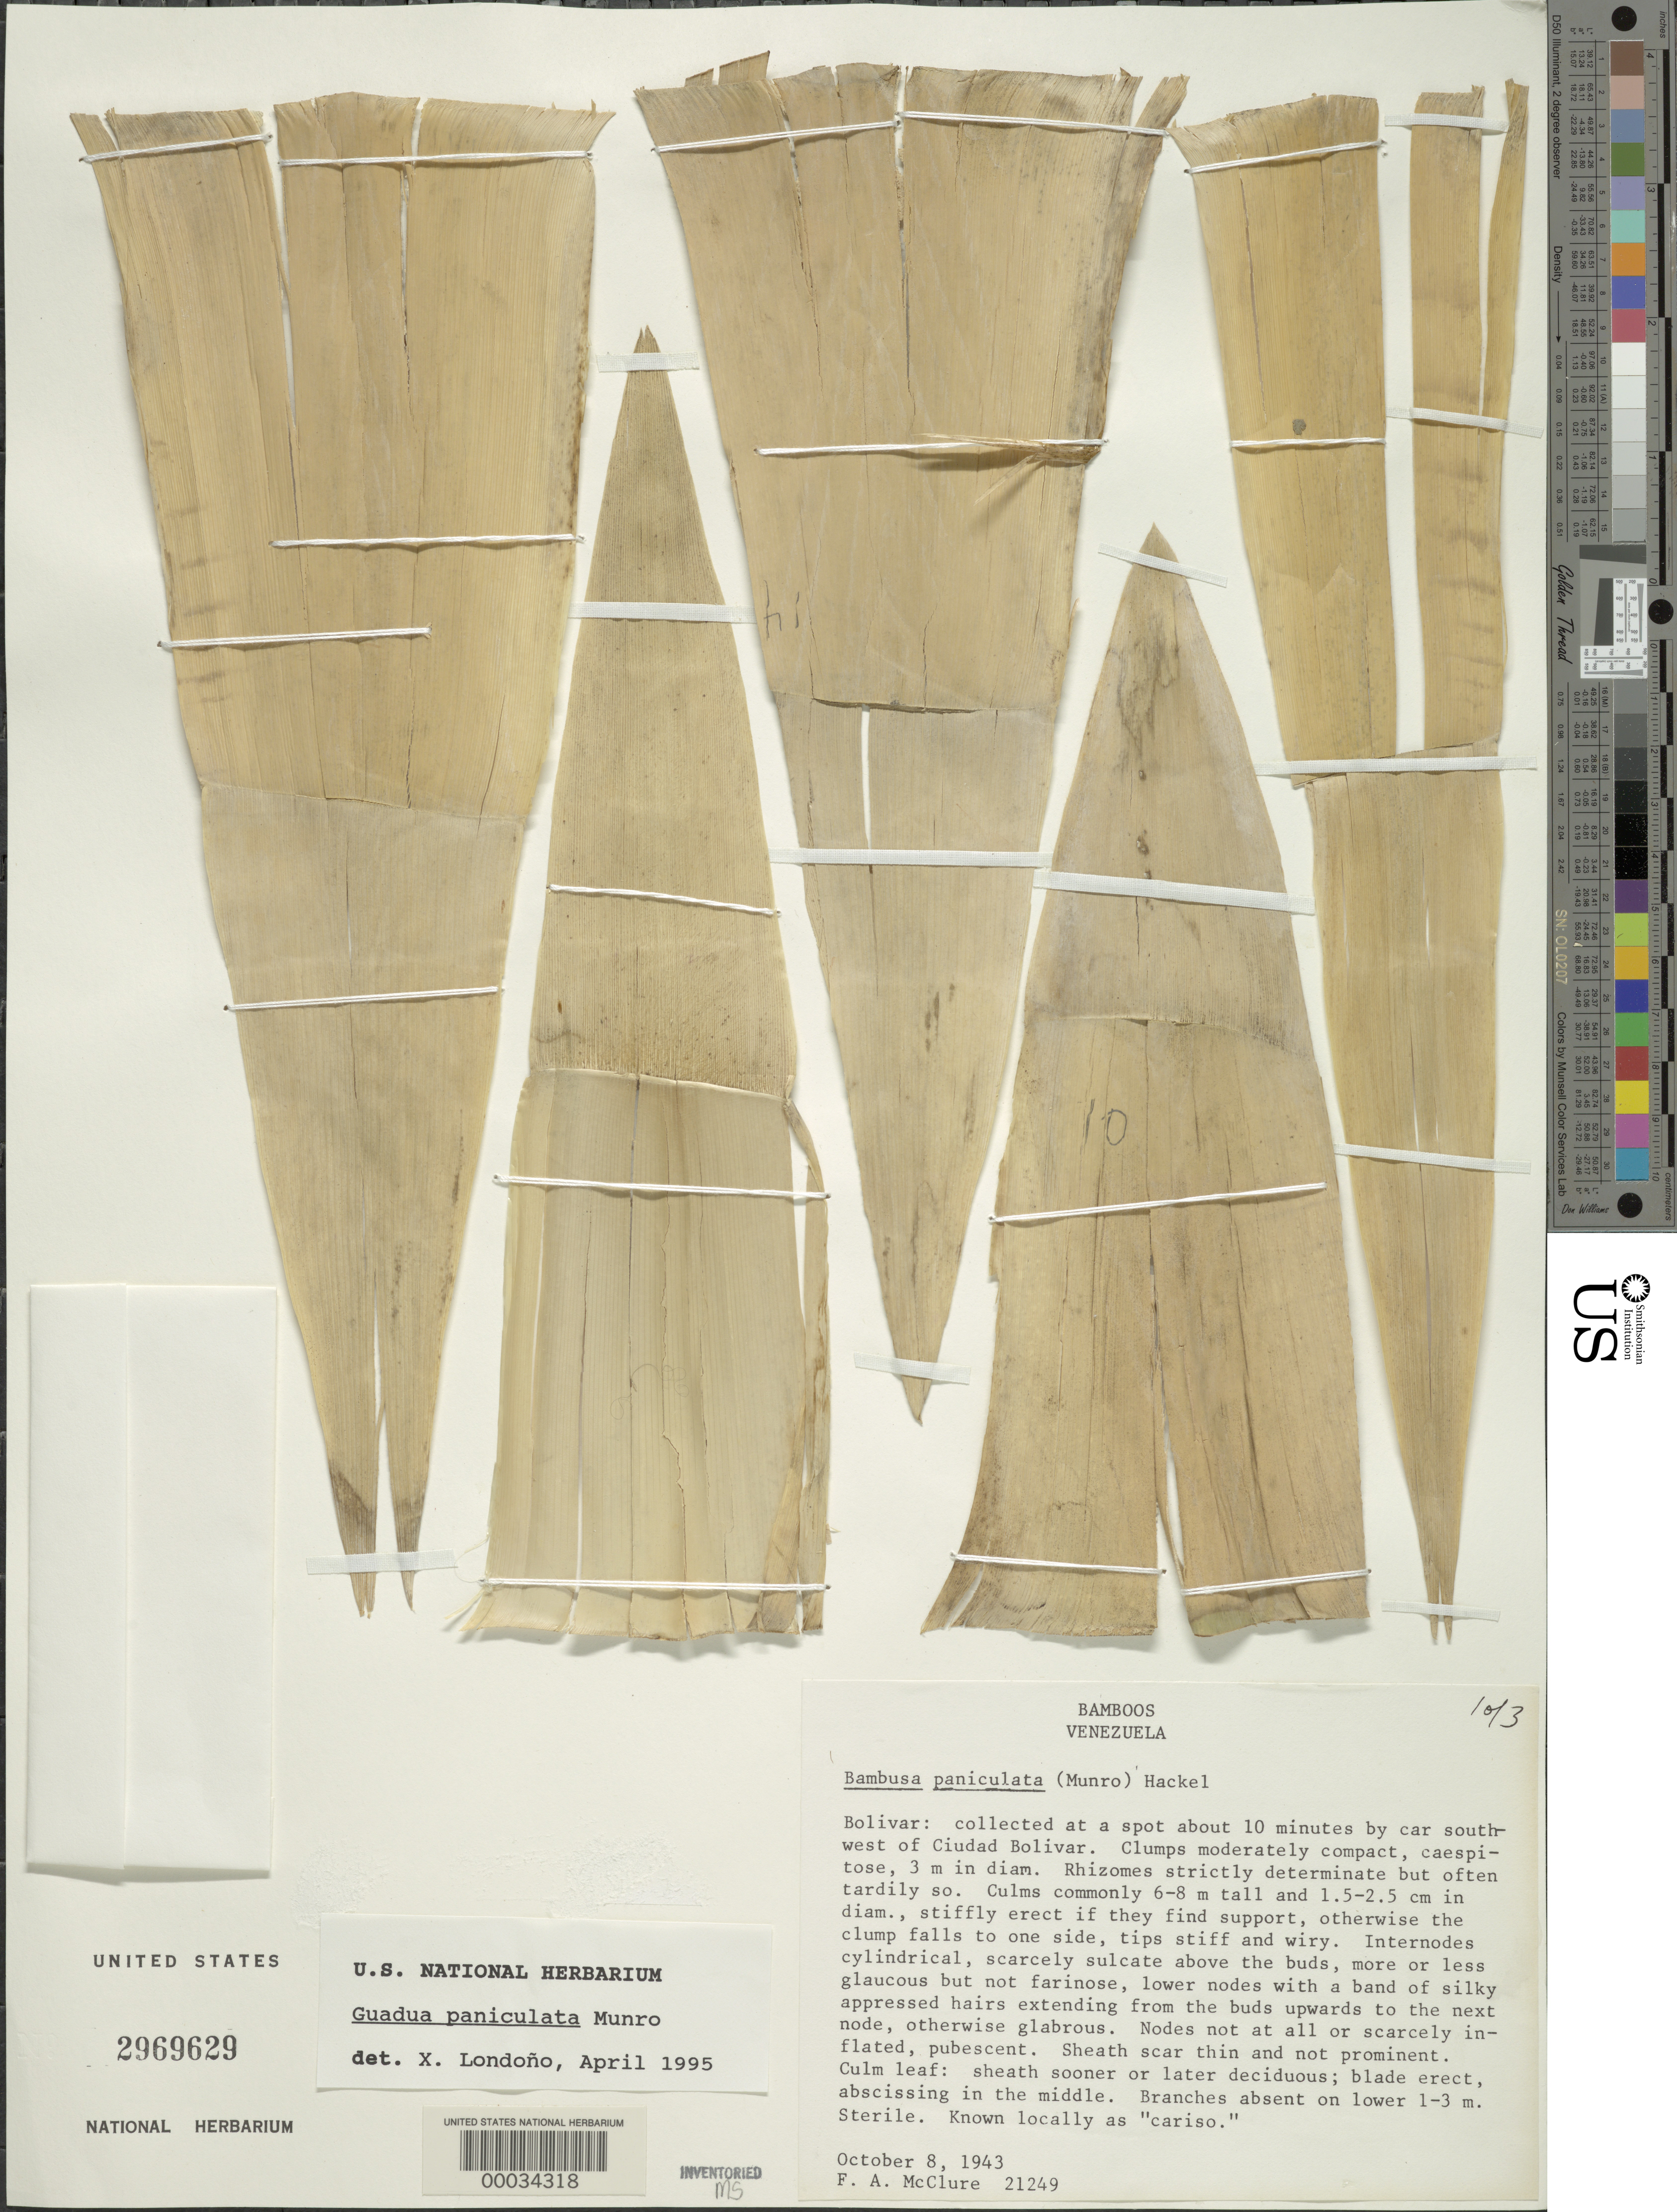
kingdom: Plantae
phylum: Tracheophyta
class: Liliopsida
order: Poales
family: Poaceae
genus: Guadua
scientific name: Guadua refracta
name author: Munro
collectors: F. A. McClure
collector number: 21249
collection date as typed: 08 Oct 1943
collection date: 1943-10-08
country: Venezuela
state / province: Bolivar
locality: Ciudad bolivar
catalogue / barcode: US 2969629